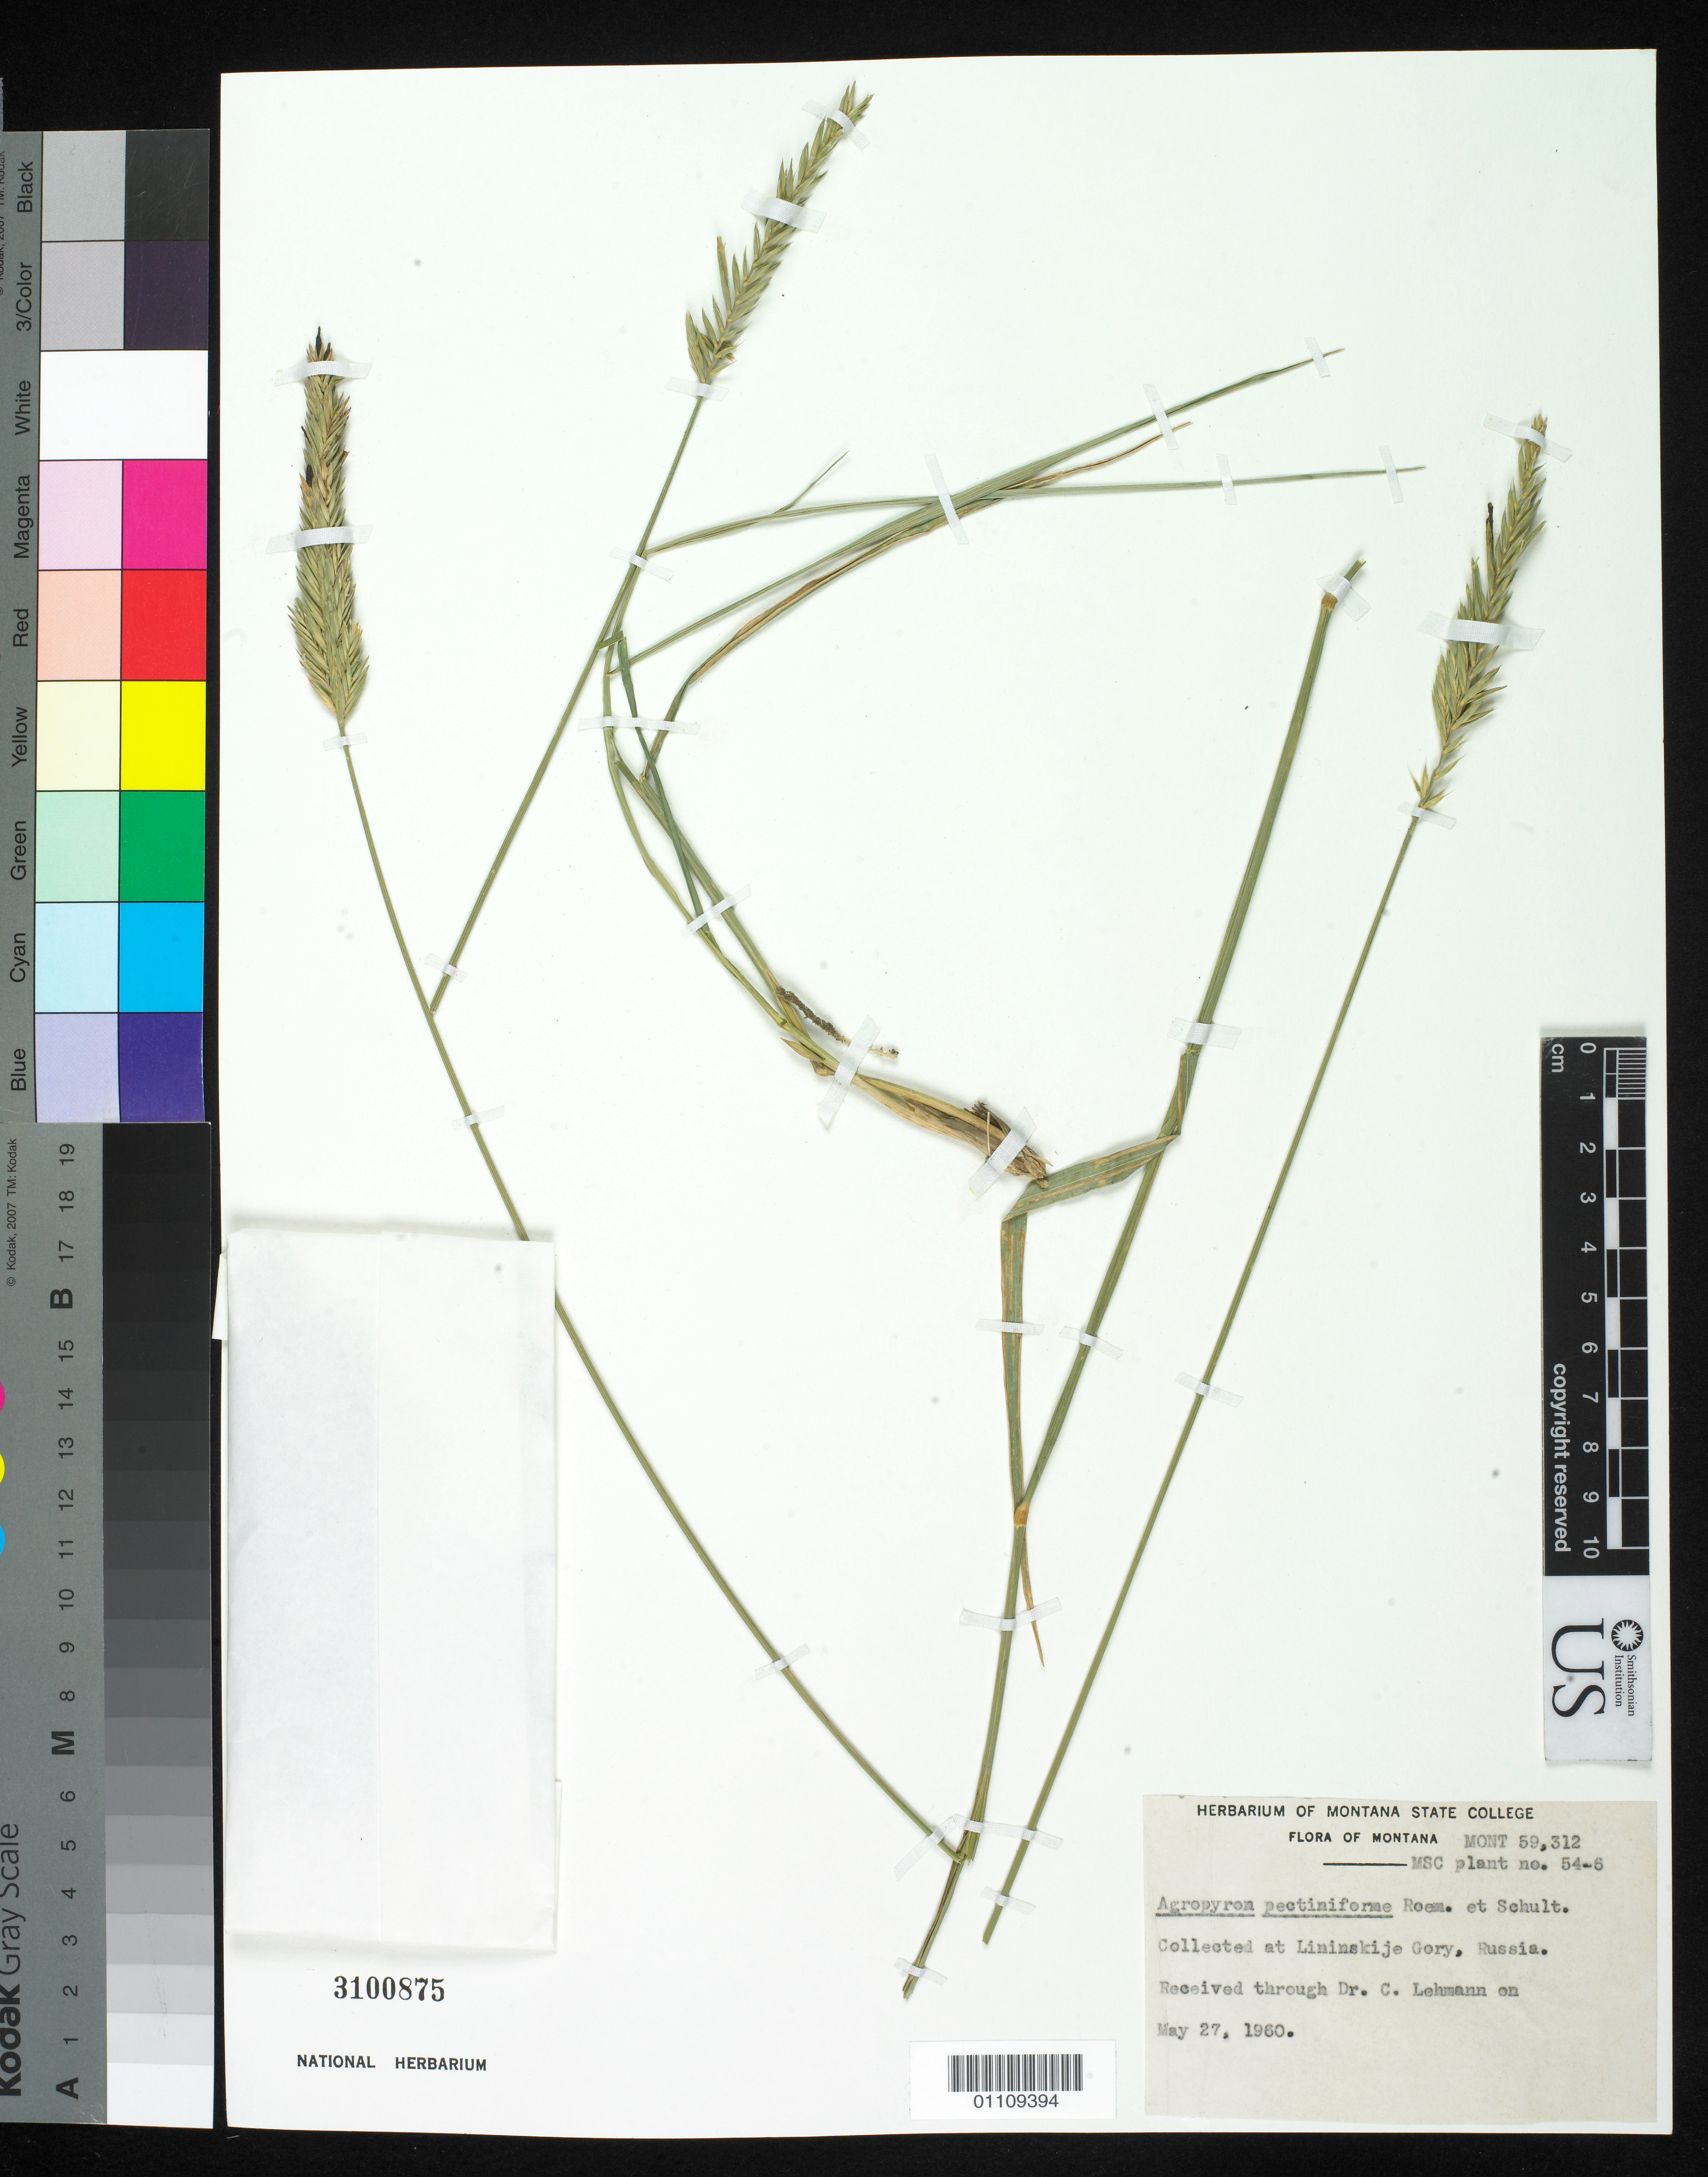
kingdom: Plantae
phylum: Tracheophyta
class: Liliopsida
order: Poales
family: Poaceae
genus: Agropyron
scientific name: Agropyron cristatum subsp. pectinatum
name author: (M. Bieb.) Tzvelev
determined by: Poaceae Reorganization Project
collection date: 1960-05-27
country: Russian Federation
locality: Collected at Lininskije Gory, Russia.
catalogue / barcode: US 3100875